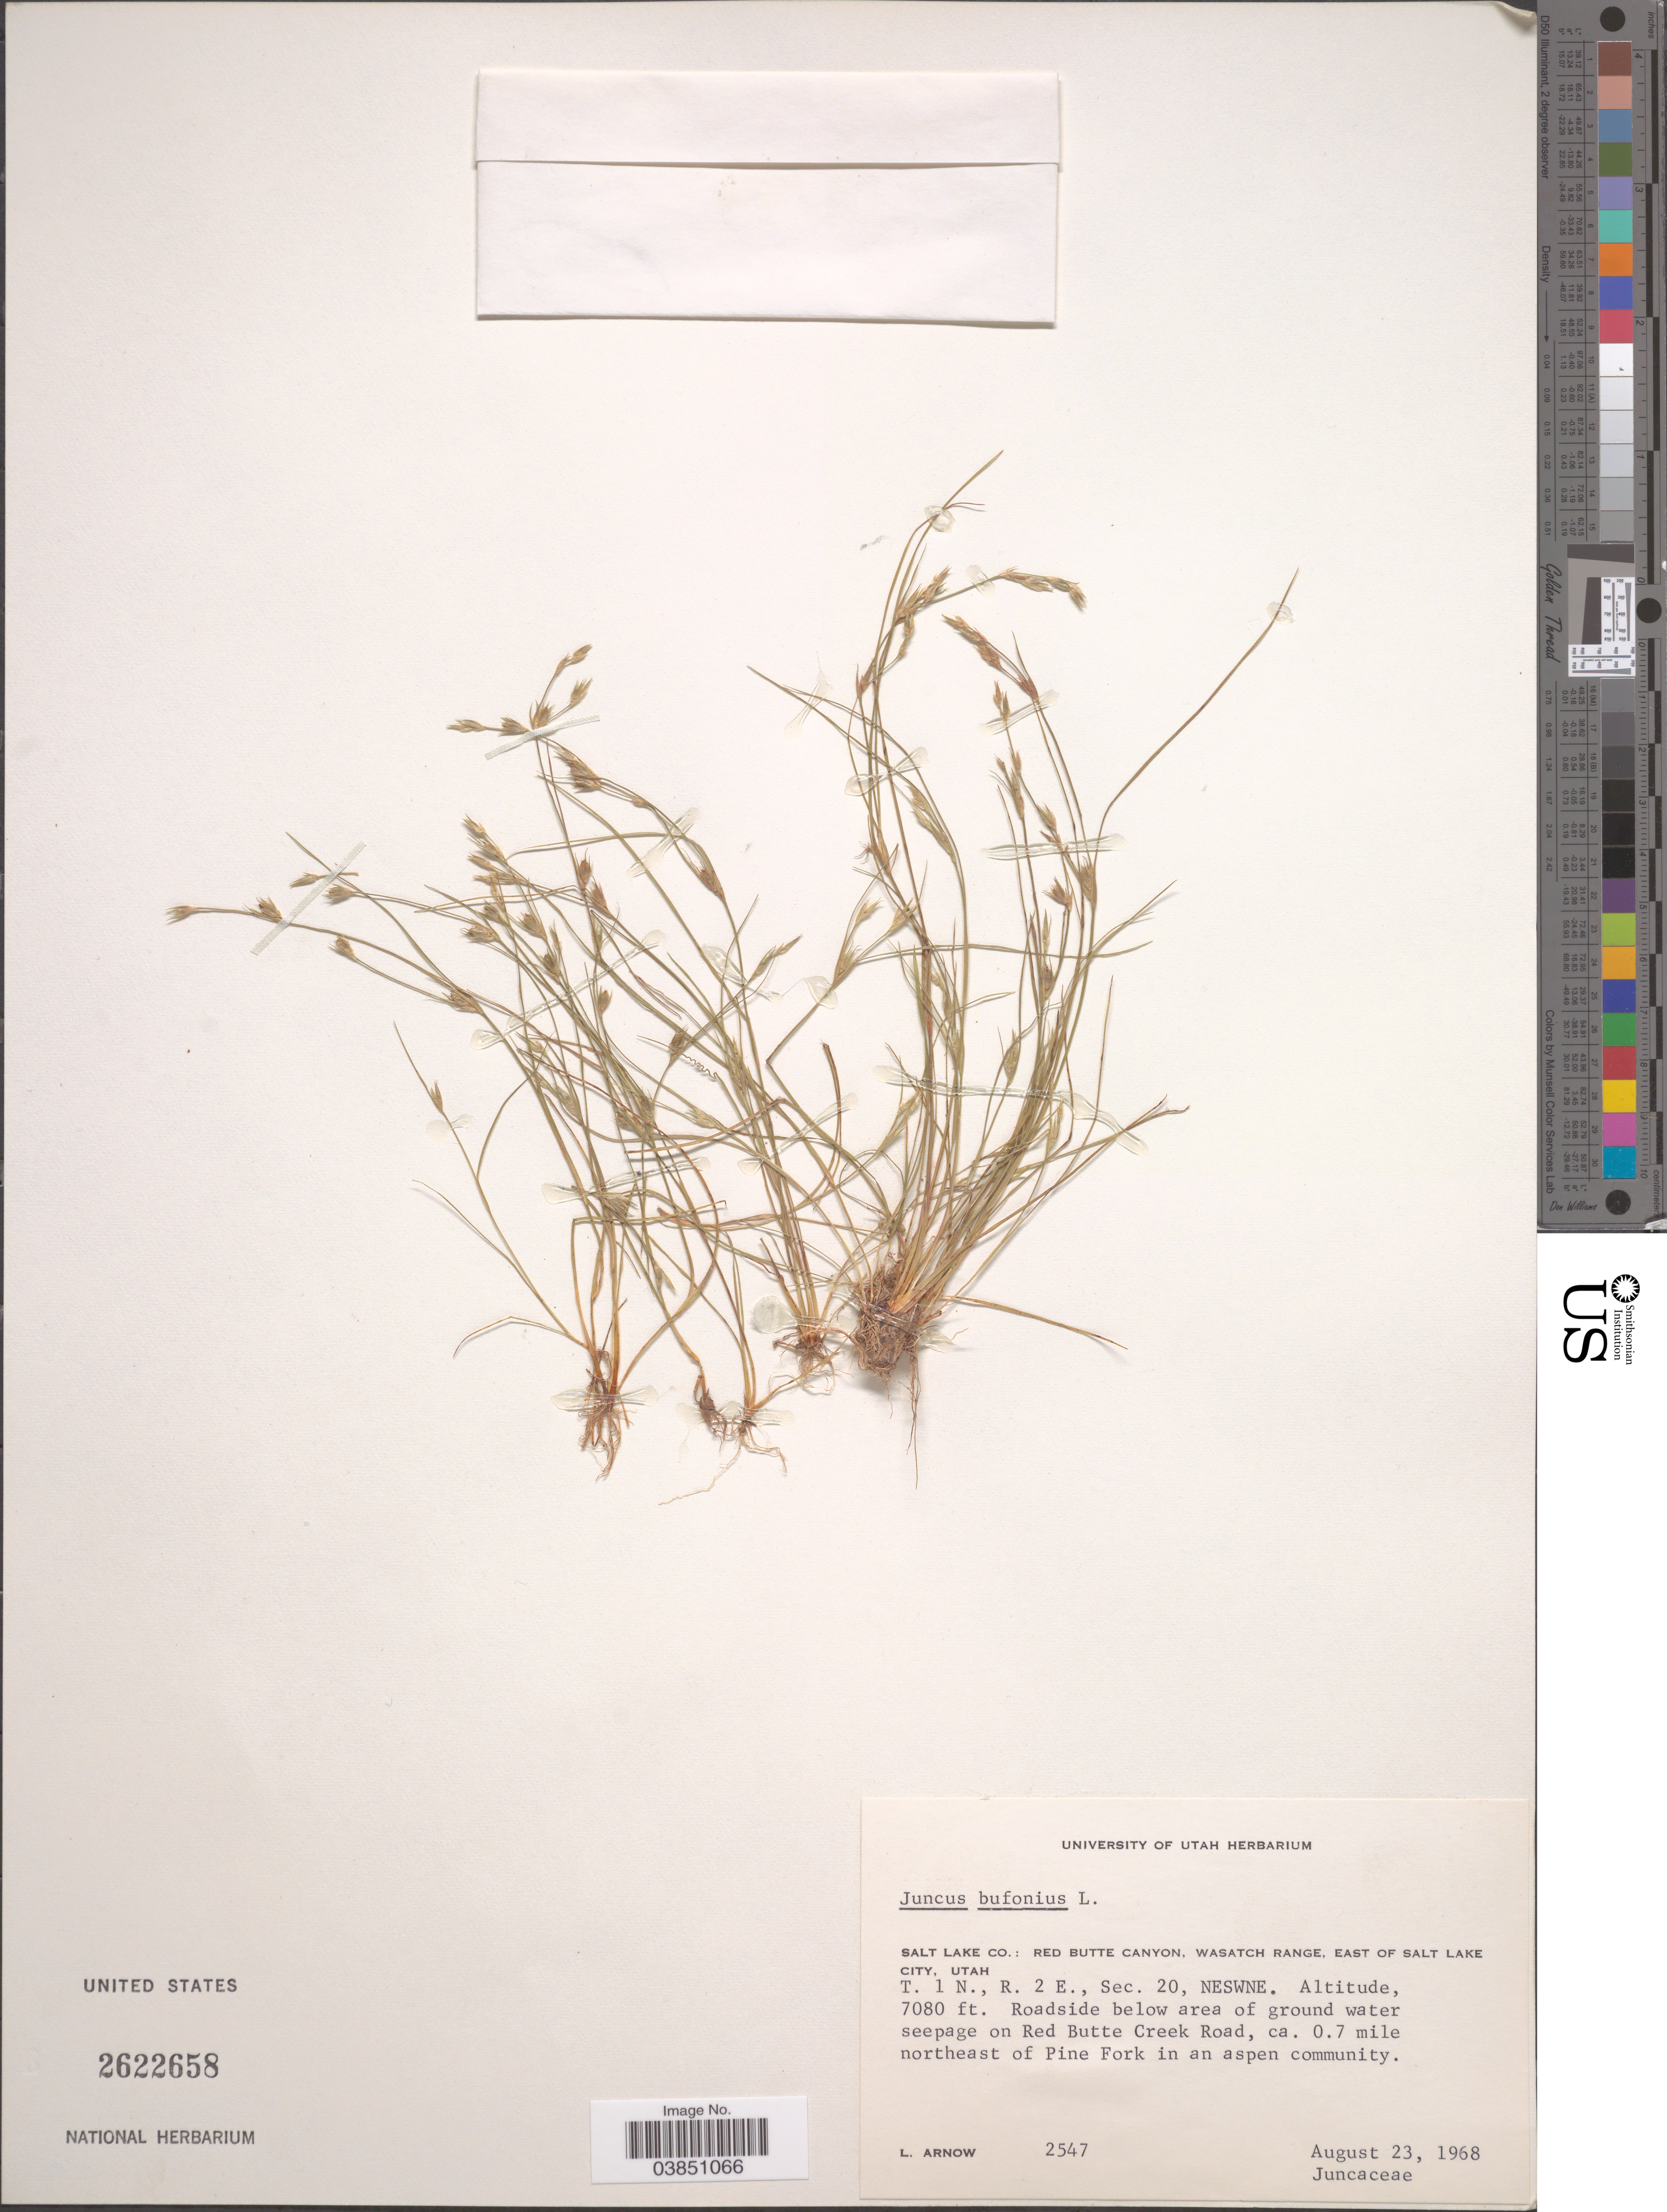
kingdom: Plantae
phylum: Tracheophyta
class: Liliopsida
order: Poales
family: Juncaceae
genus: Juncus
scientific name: Juncus bufonius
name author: L.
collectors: L. Arnow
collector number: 2547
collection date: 1968-08-23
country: United States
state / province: Utah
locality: Salt Lake Co.: Red Butte Canyon, Wasatch Range, East of Salt Lake City. T. 1 N., R. 2 E., Sec. 20, NESWNE. Red Butte Creek Road, ca. 0.7 mile northeast of Pine Fork in an aspen community.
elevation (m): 2158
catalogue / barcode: US 2622658